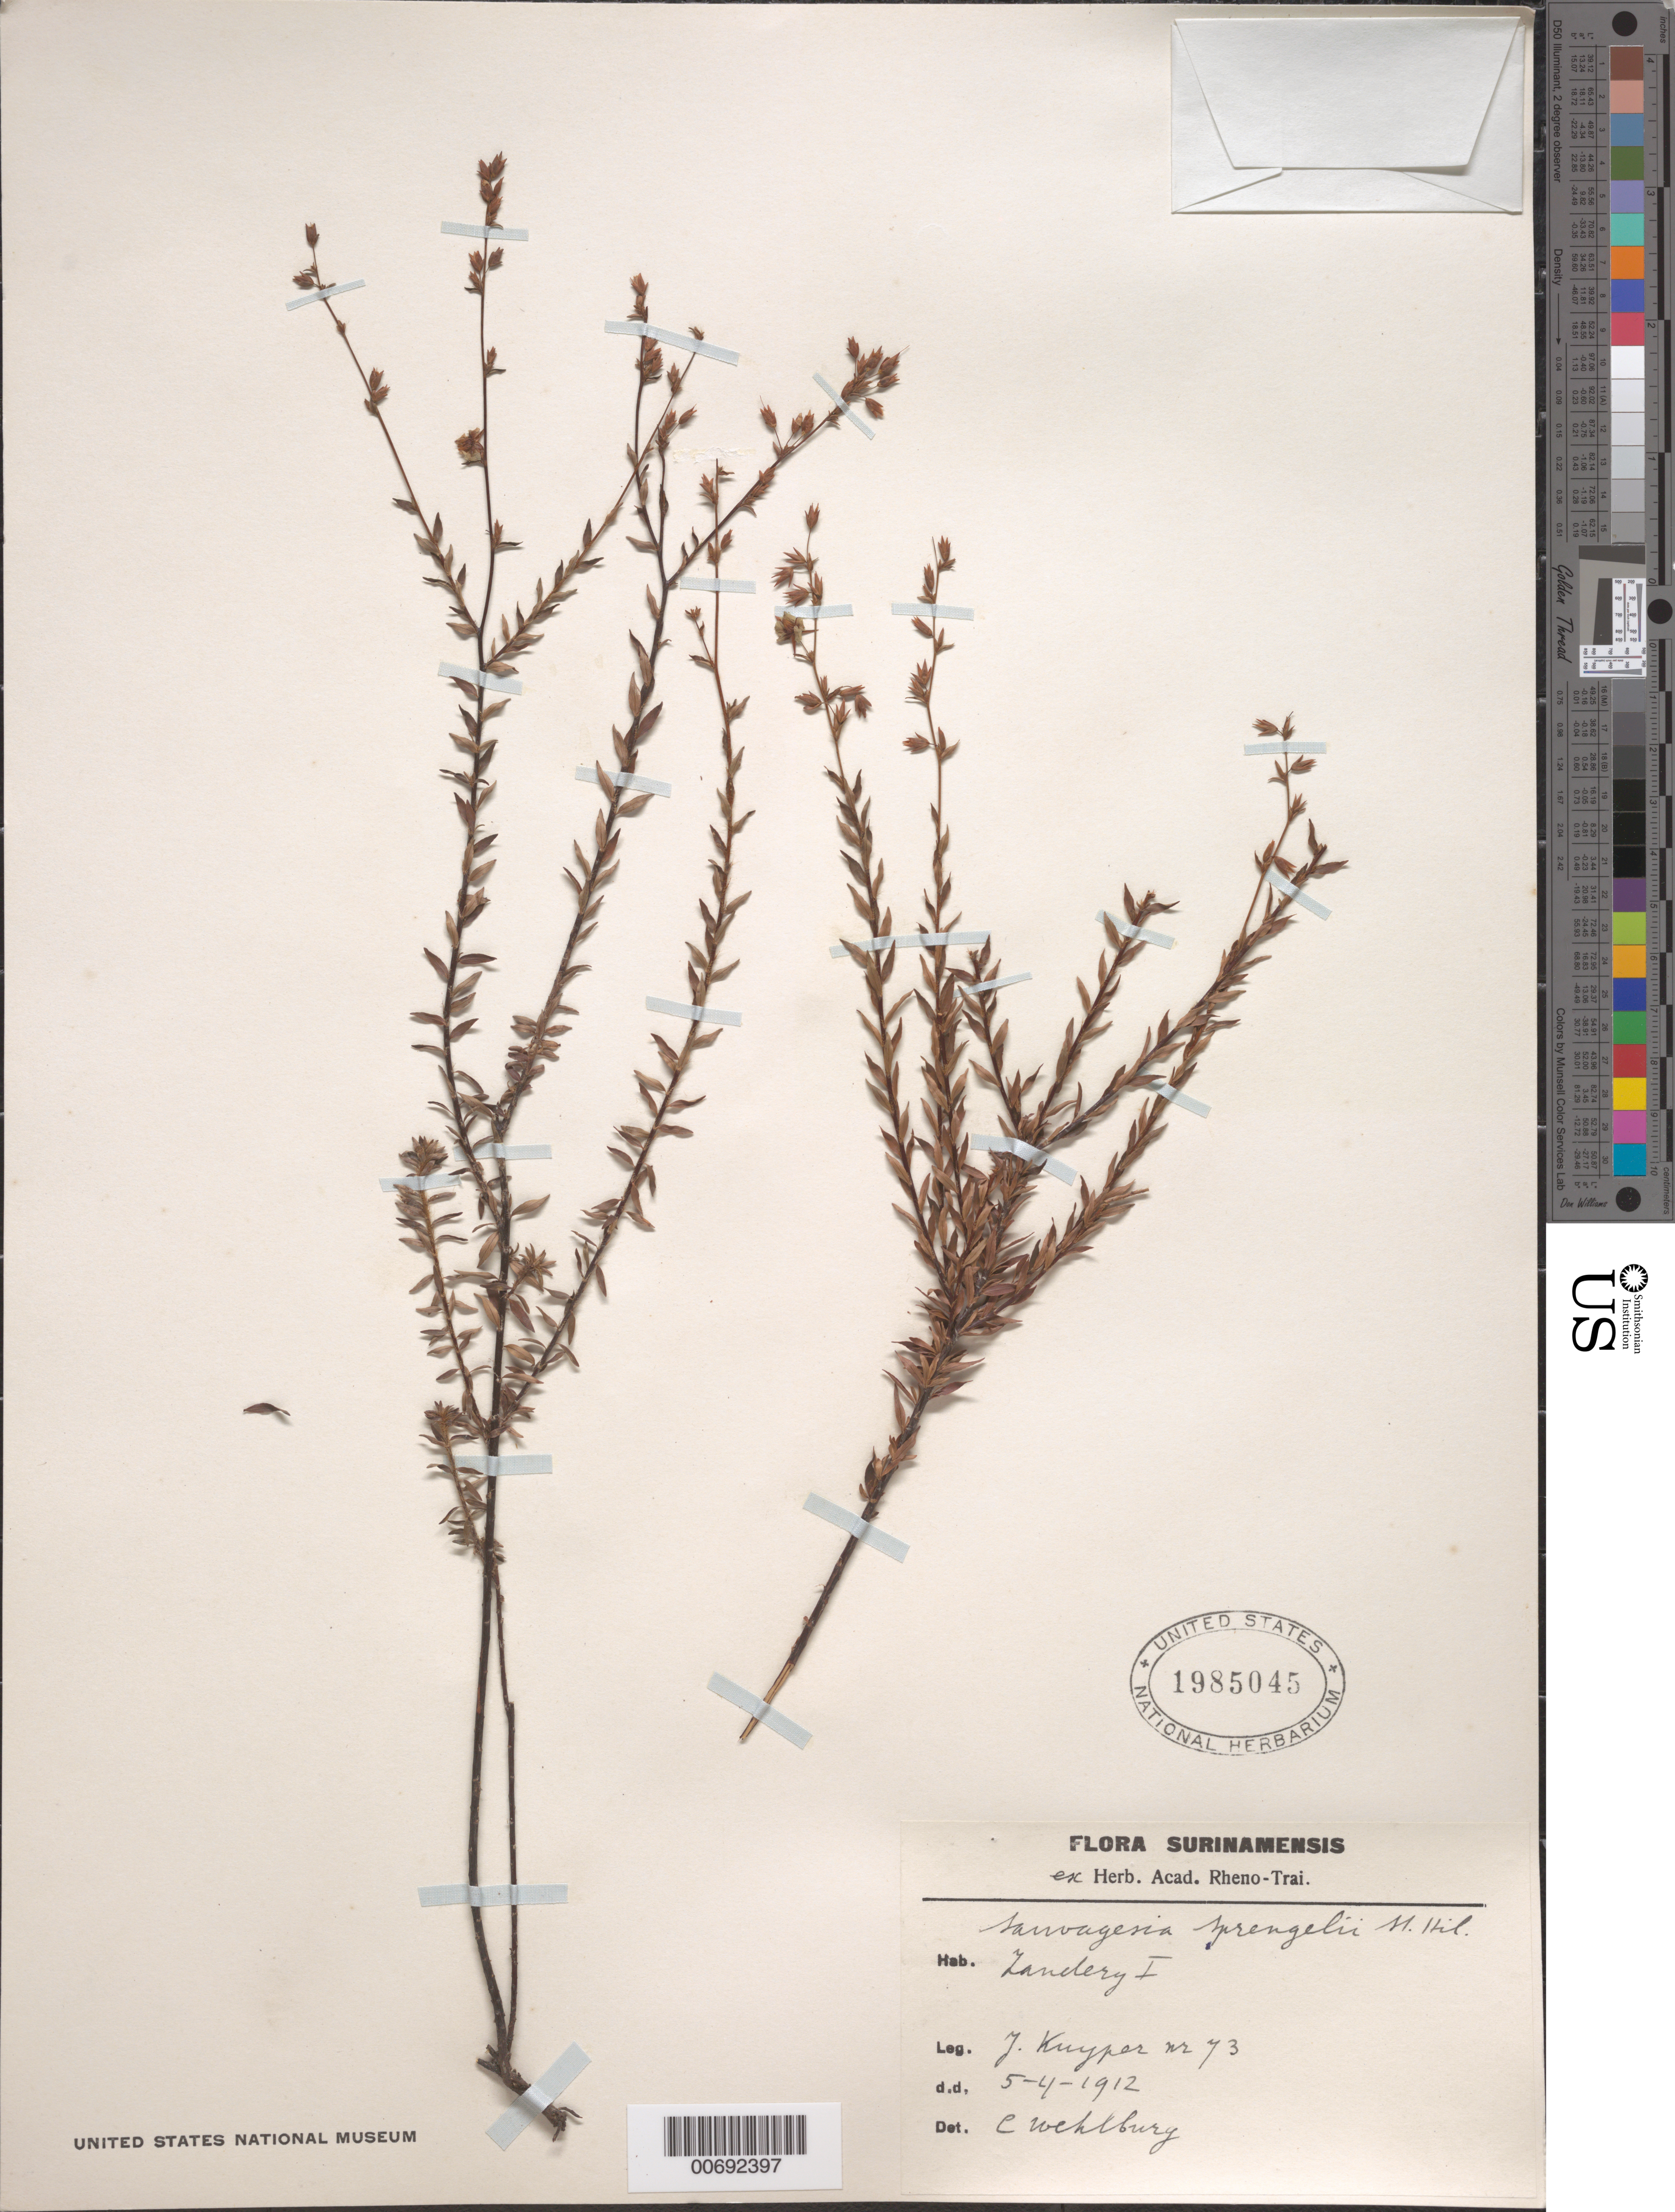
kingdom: Plantae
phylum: Tracheophyta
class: Magnoliopsida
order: Malpighiales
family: Ochnaceae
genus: Sauvagesia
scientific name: Sauvagesia sprengelii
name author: A. St.-Hil.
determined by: Wehlburg, C.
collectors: J. Kuyper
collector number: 73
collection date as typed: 5-Apr-12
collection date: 1912-04-05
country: Suriname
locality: Zanderij I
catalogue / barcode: US 1985045